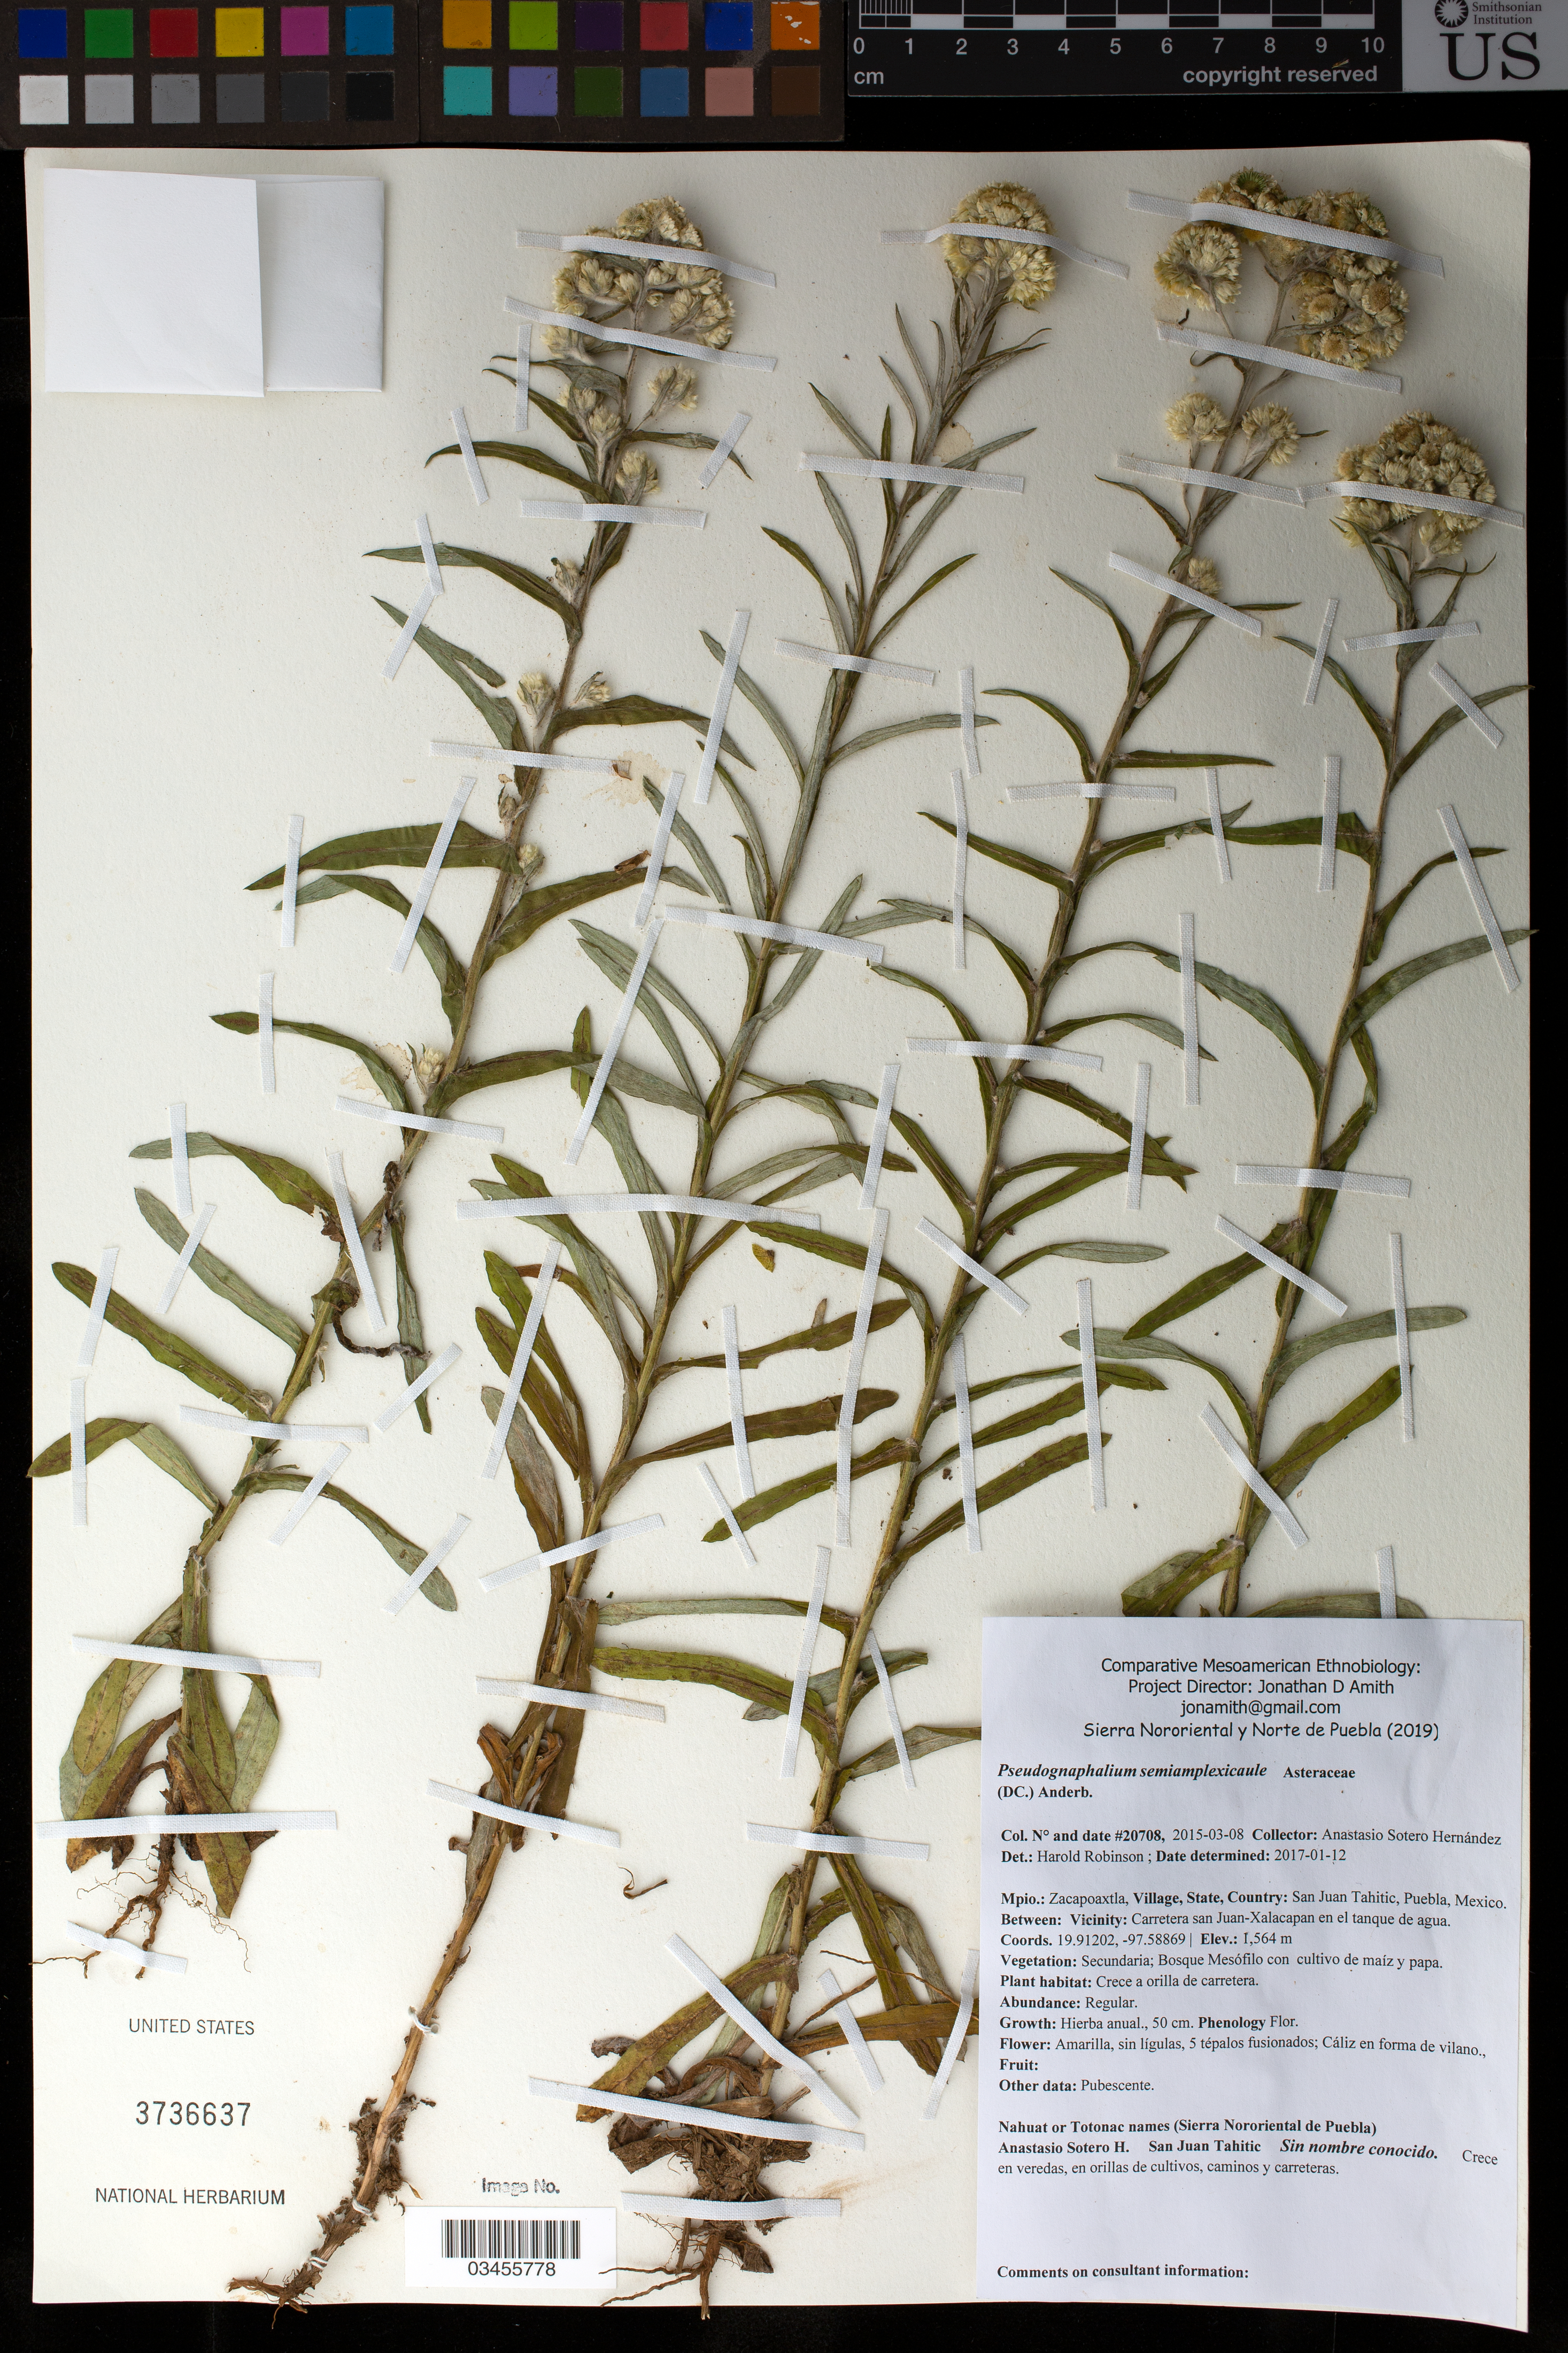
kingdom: Plantae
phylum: Tracheophyta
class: Magnoliopsida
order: Asterales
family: Asteraceae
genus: Pseudognaphalium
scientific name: Pseudognaphalium bourgovii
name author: (A. Gray) Anderb.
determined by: Nesom, Guy L.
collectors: A. Sotero H.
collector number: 20708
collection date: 2015-03-08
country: México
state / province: Puebla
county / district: Zacapoaxtla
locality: PUEBLO: San Juan Tahitic; LOCALIDAD EXACTA: Carretera san Juan-Xalacapan en el tanque de agua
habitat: Bosque mesófilo con cultivo de maíz y papa | Crece a orilla de carretera.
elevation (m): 1564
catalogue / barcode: US 3736637